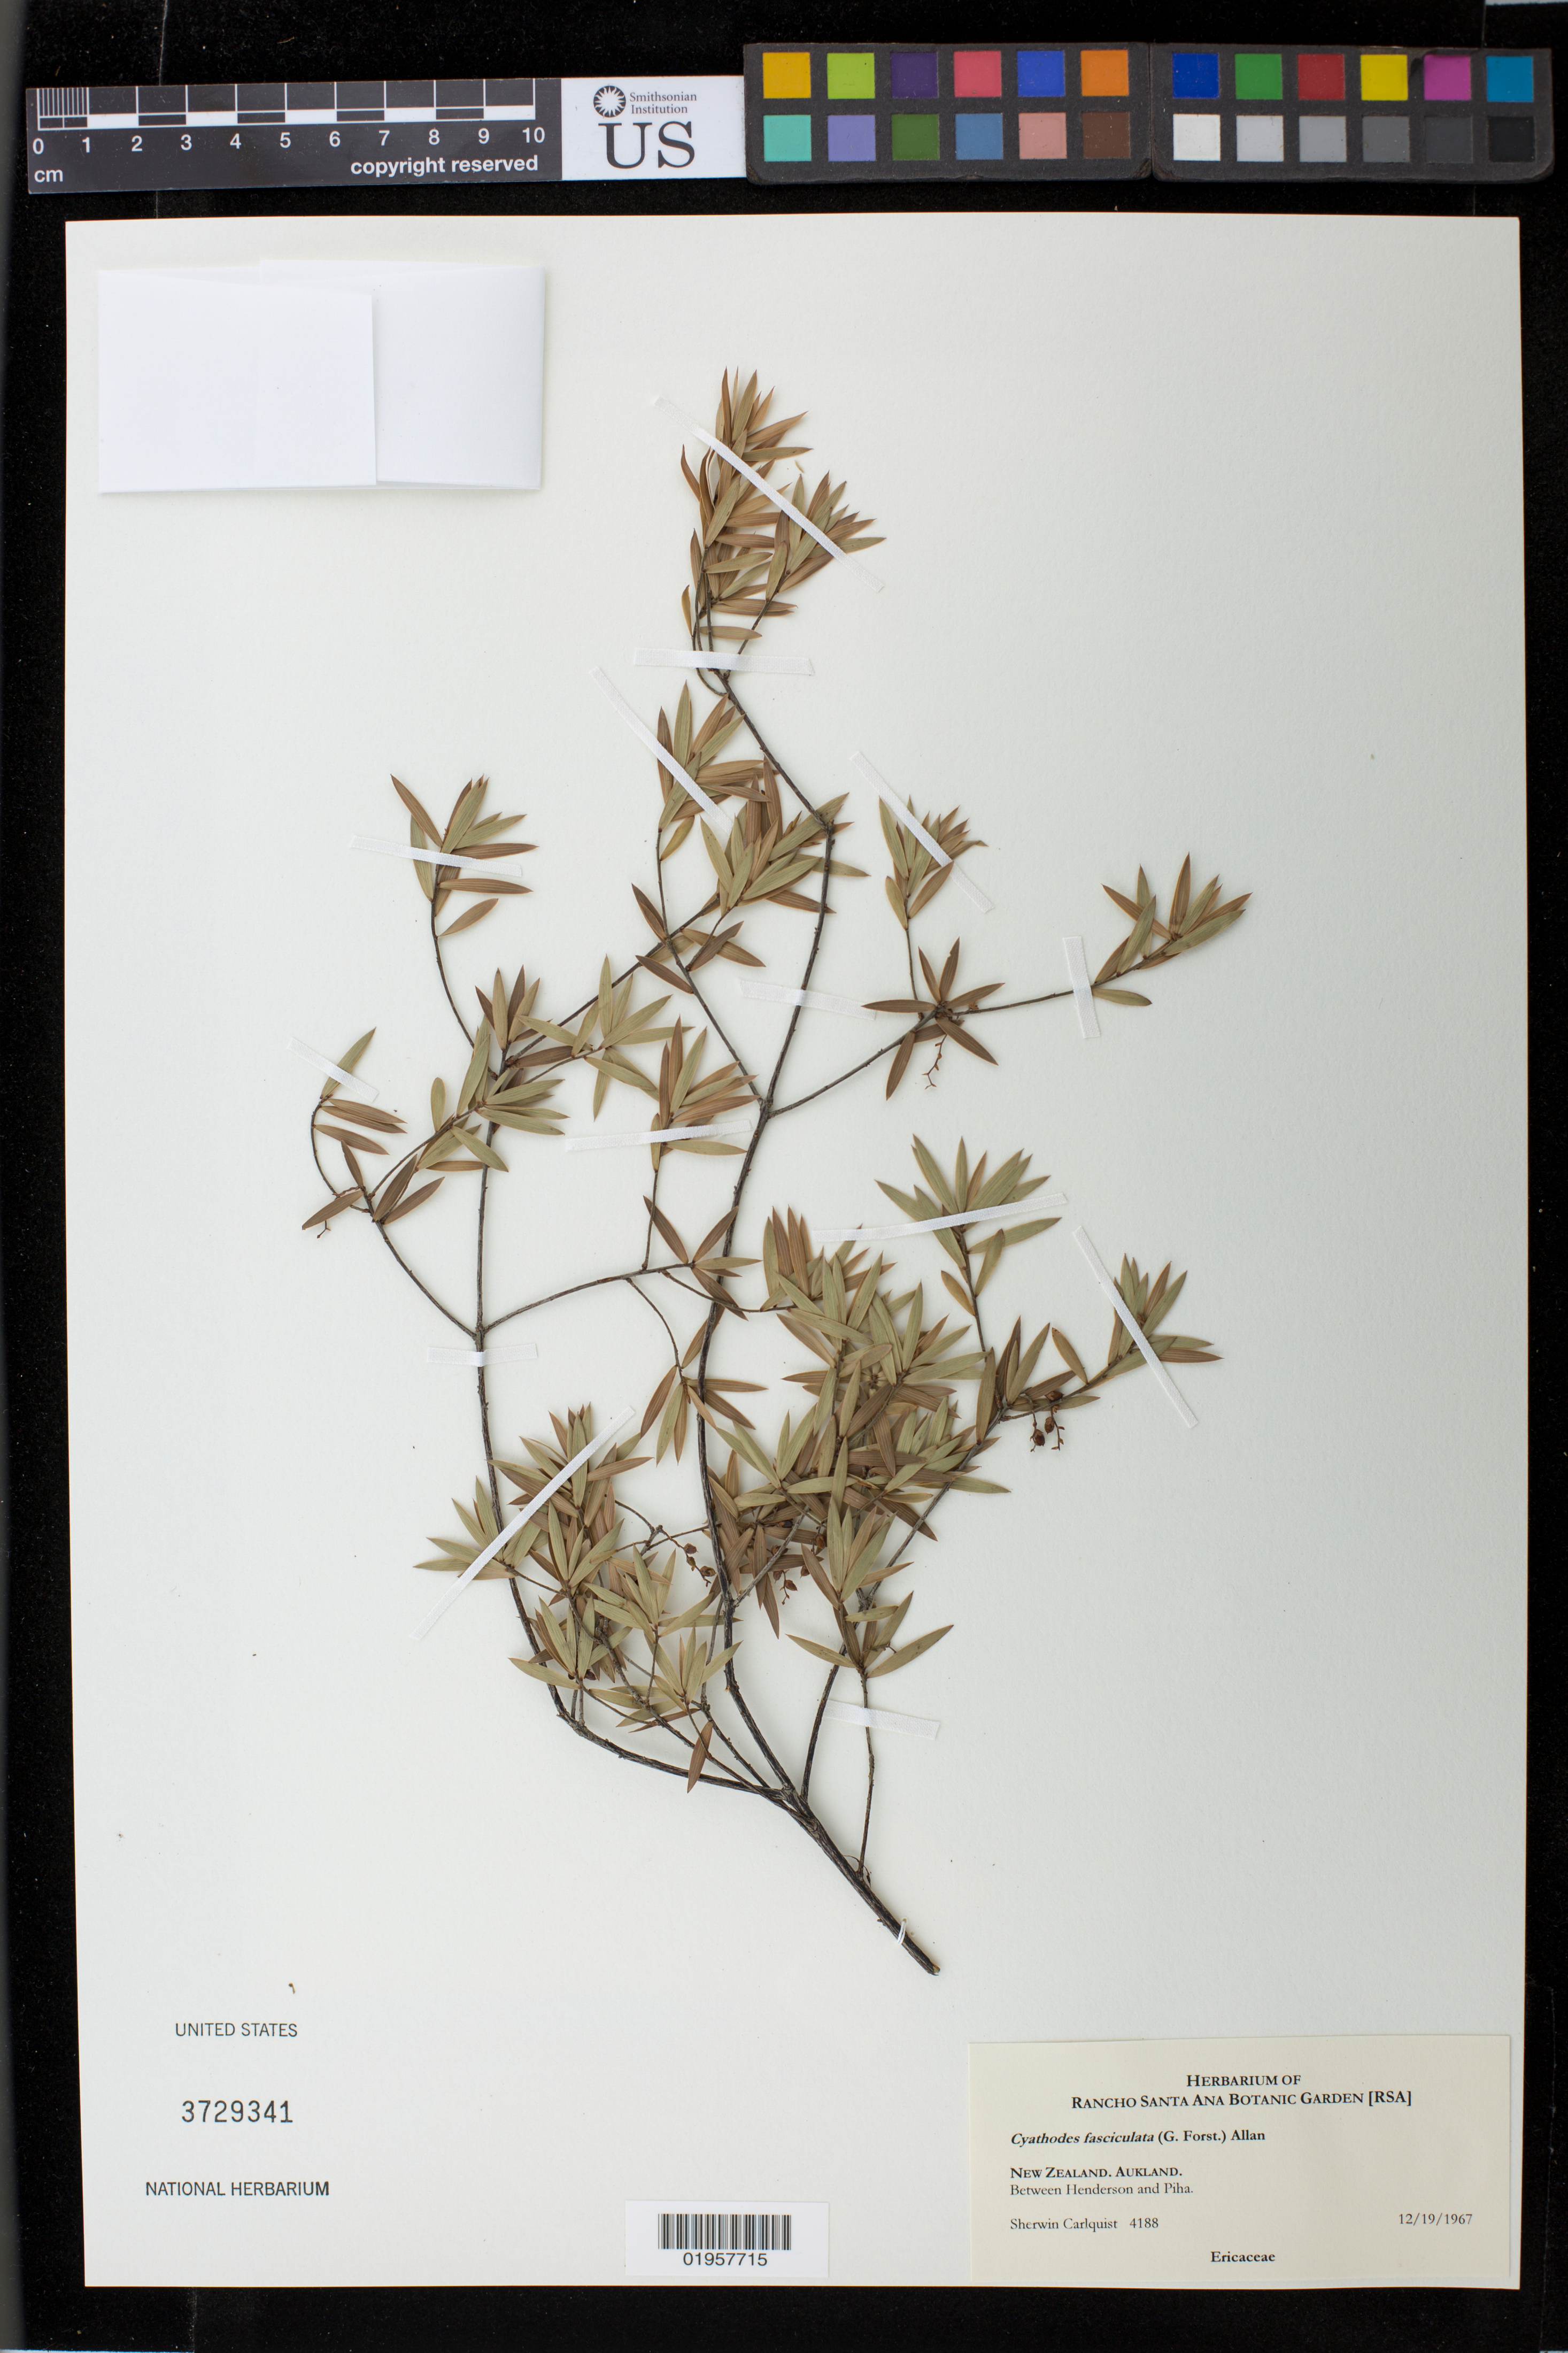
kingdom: Plantae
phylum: Tracheophyta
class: Magnoliopsida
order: Ericales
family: Ericaceae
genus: Cyathodes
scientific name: Cyathodes fasciculata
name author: (G. Forst.) Allan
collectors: S. Carlquist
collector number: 4188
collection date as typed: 12/19/1967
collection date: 1967-12-19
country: New Zealand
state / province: Auckland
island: North Island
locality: Between Henderson and Piha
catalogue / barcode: US 3729341